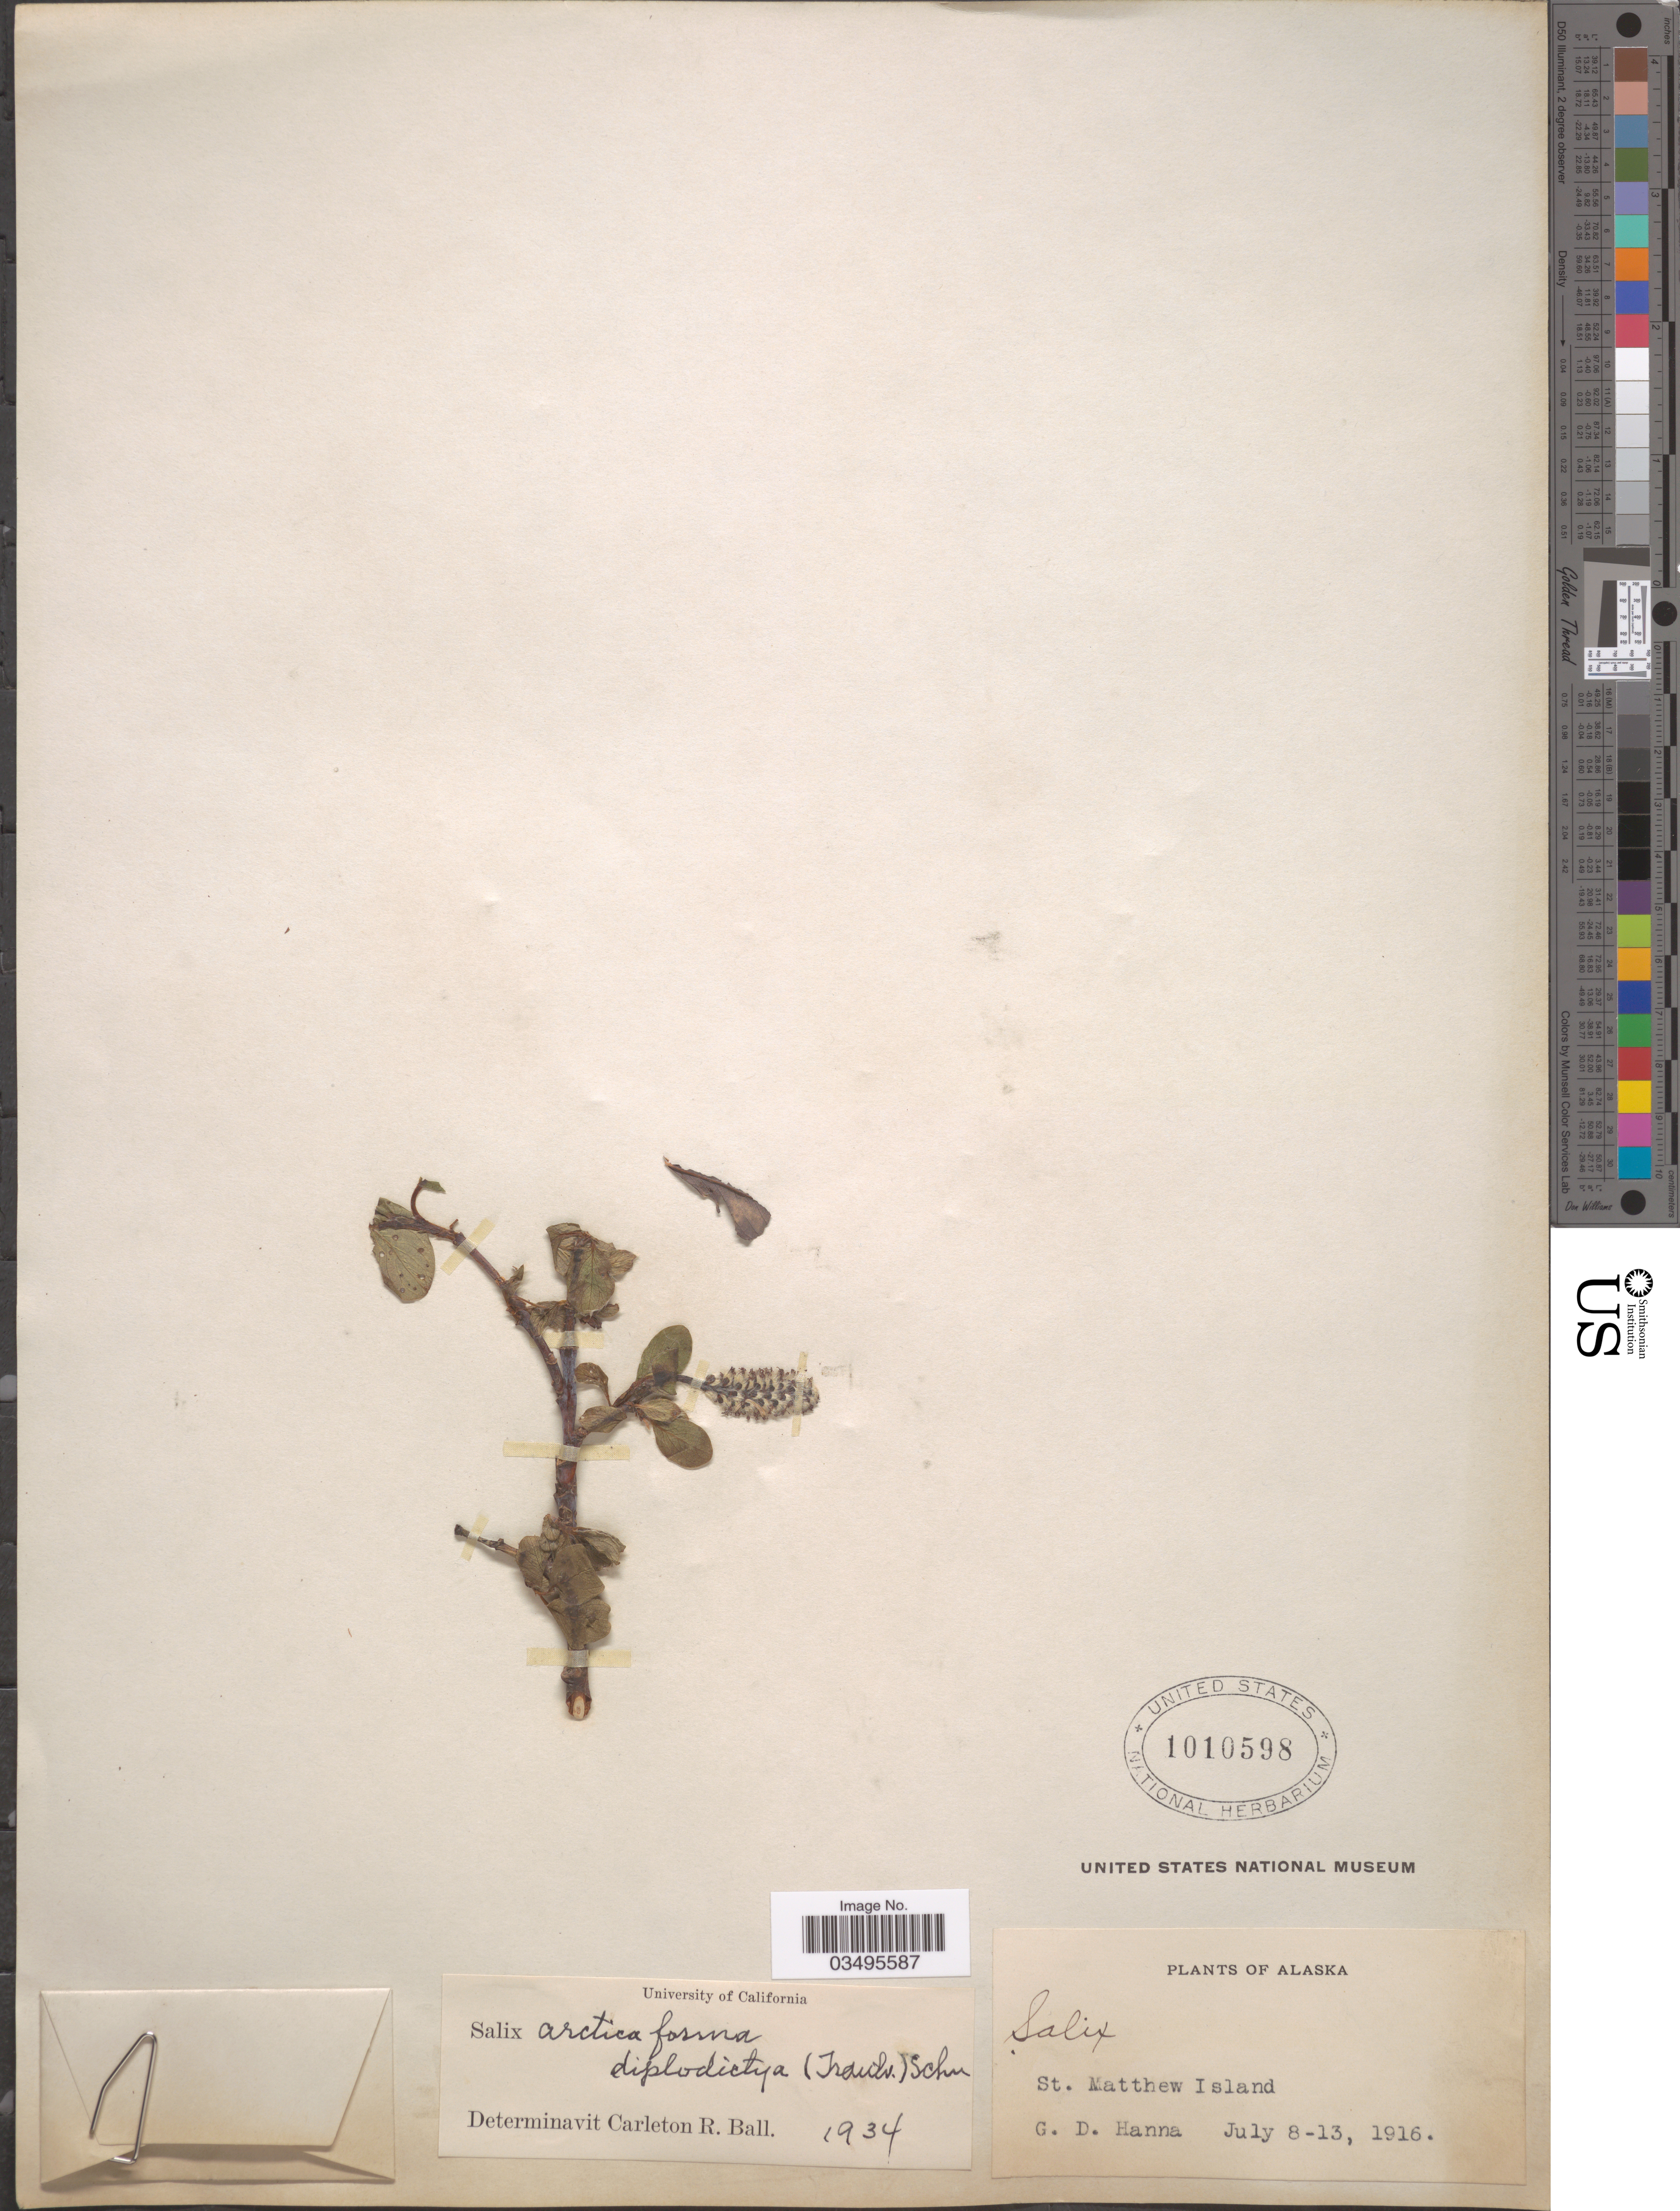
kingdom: Plantae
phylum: Tracheophyta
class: Magnoliopsida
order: Malpighiales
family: Salicaceae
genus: Salix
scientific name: Salix arctica f. diplodictya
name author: C.K. Schneid.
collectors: G. D. Hanna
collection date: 1916-07-08/1916-07-13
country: United States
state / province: Alaska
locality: St. Matthew Island.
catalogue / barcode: US 1010598